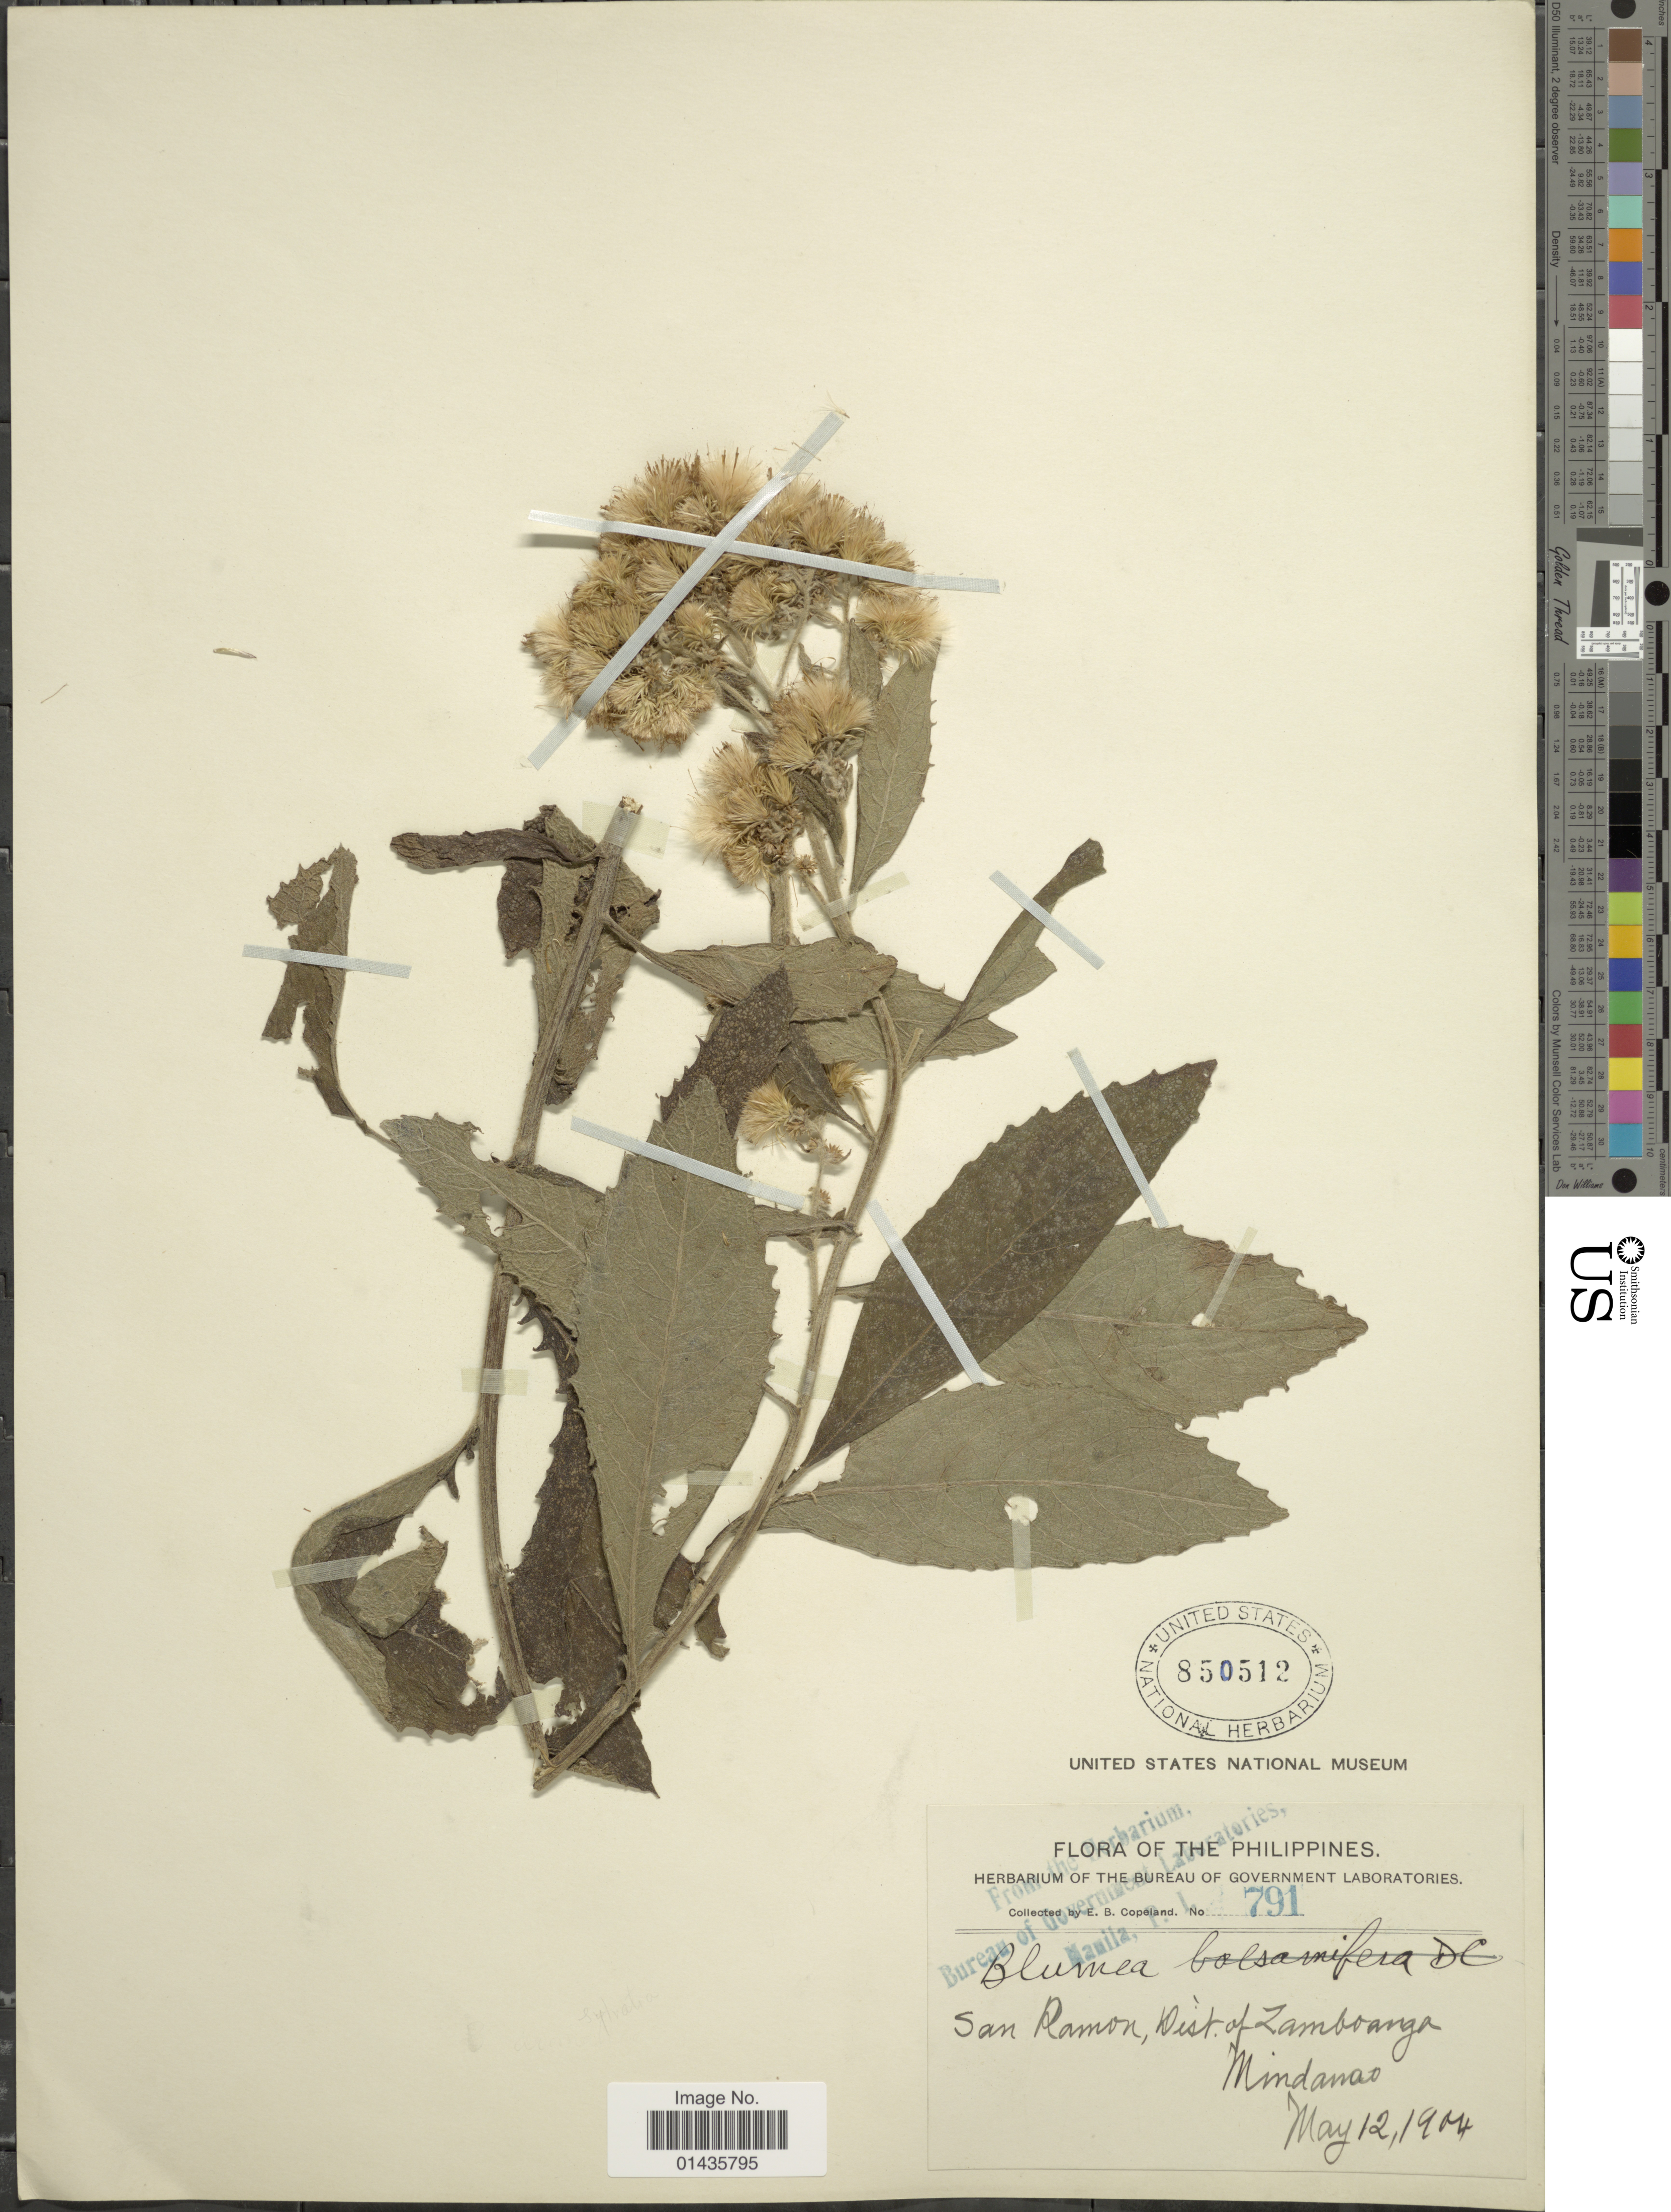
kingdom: Plantae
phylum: Tracheophyta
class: Magnoliopsida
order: Asterales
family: Asteraceae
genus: Blumea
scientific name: Blumea sp.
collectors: E. B. Copeland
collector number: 791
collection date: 1904-05-12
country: Philippines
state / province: Zamboanga Peninsula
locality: San Ramon, Dist. of Zamboanga, Mindanao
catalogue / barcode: US 850512